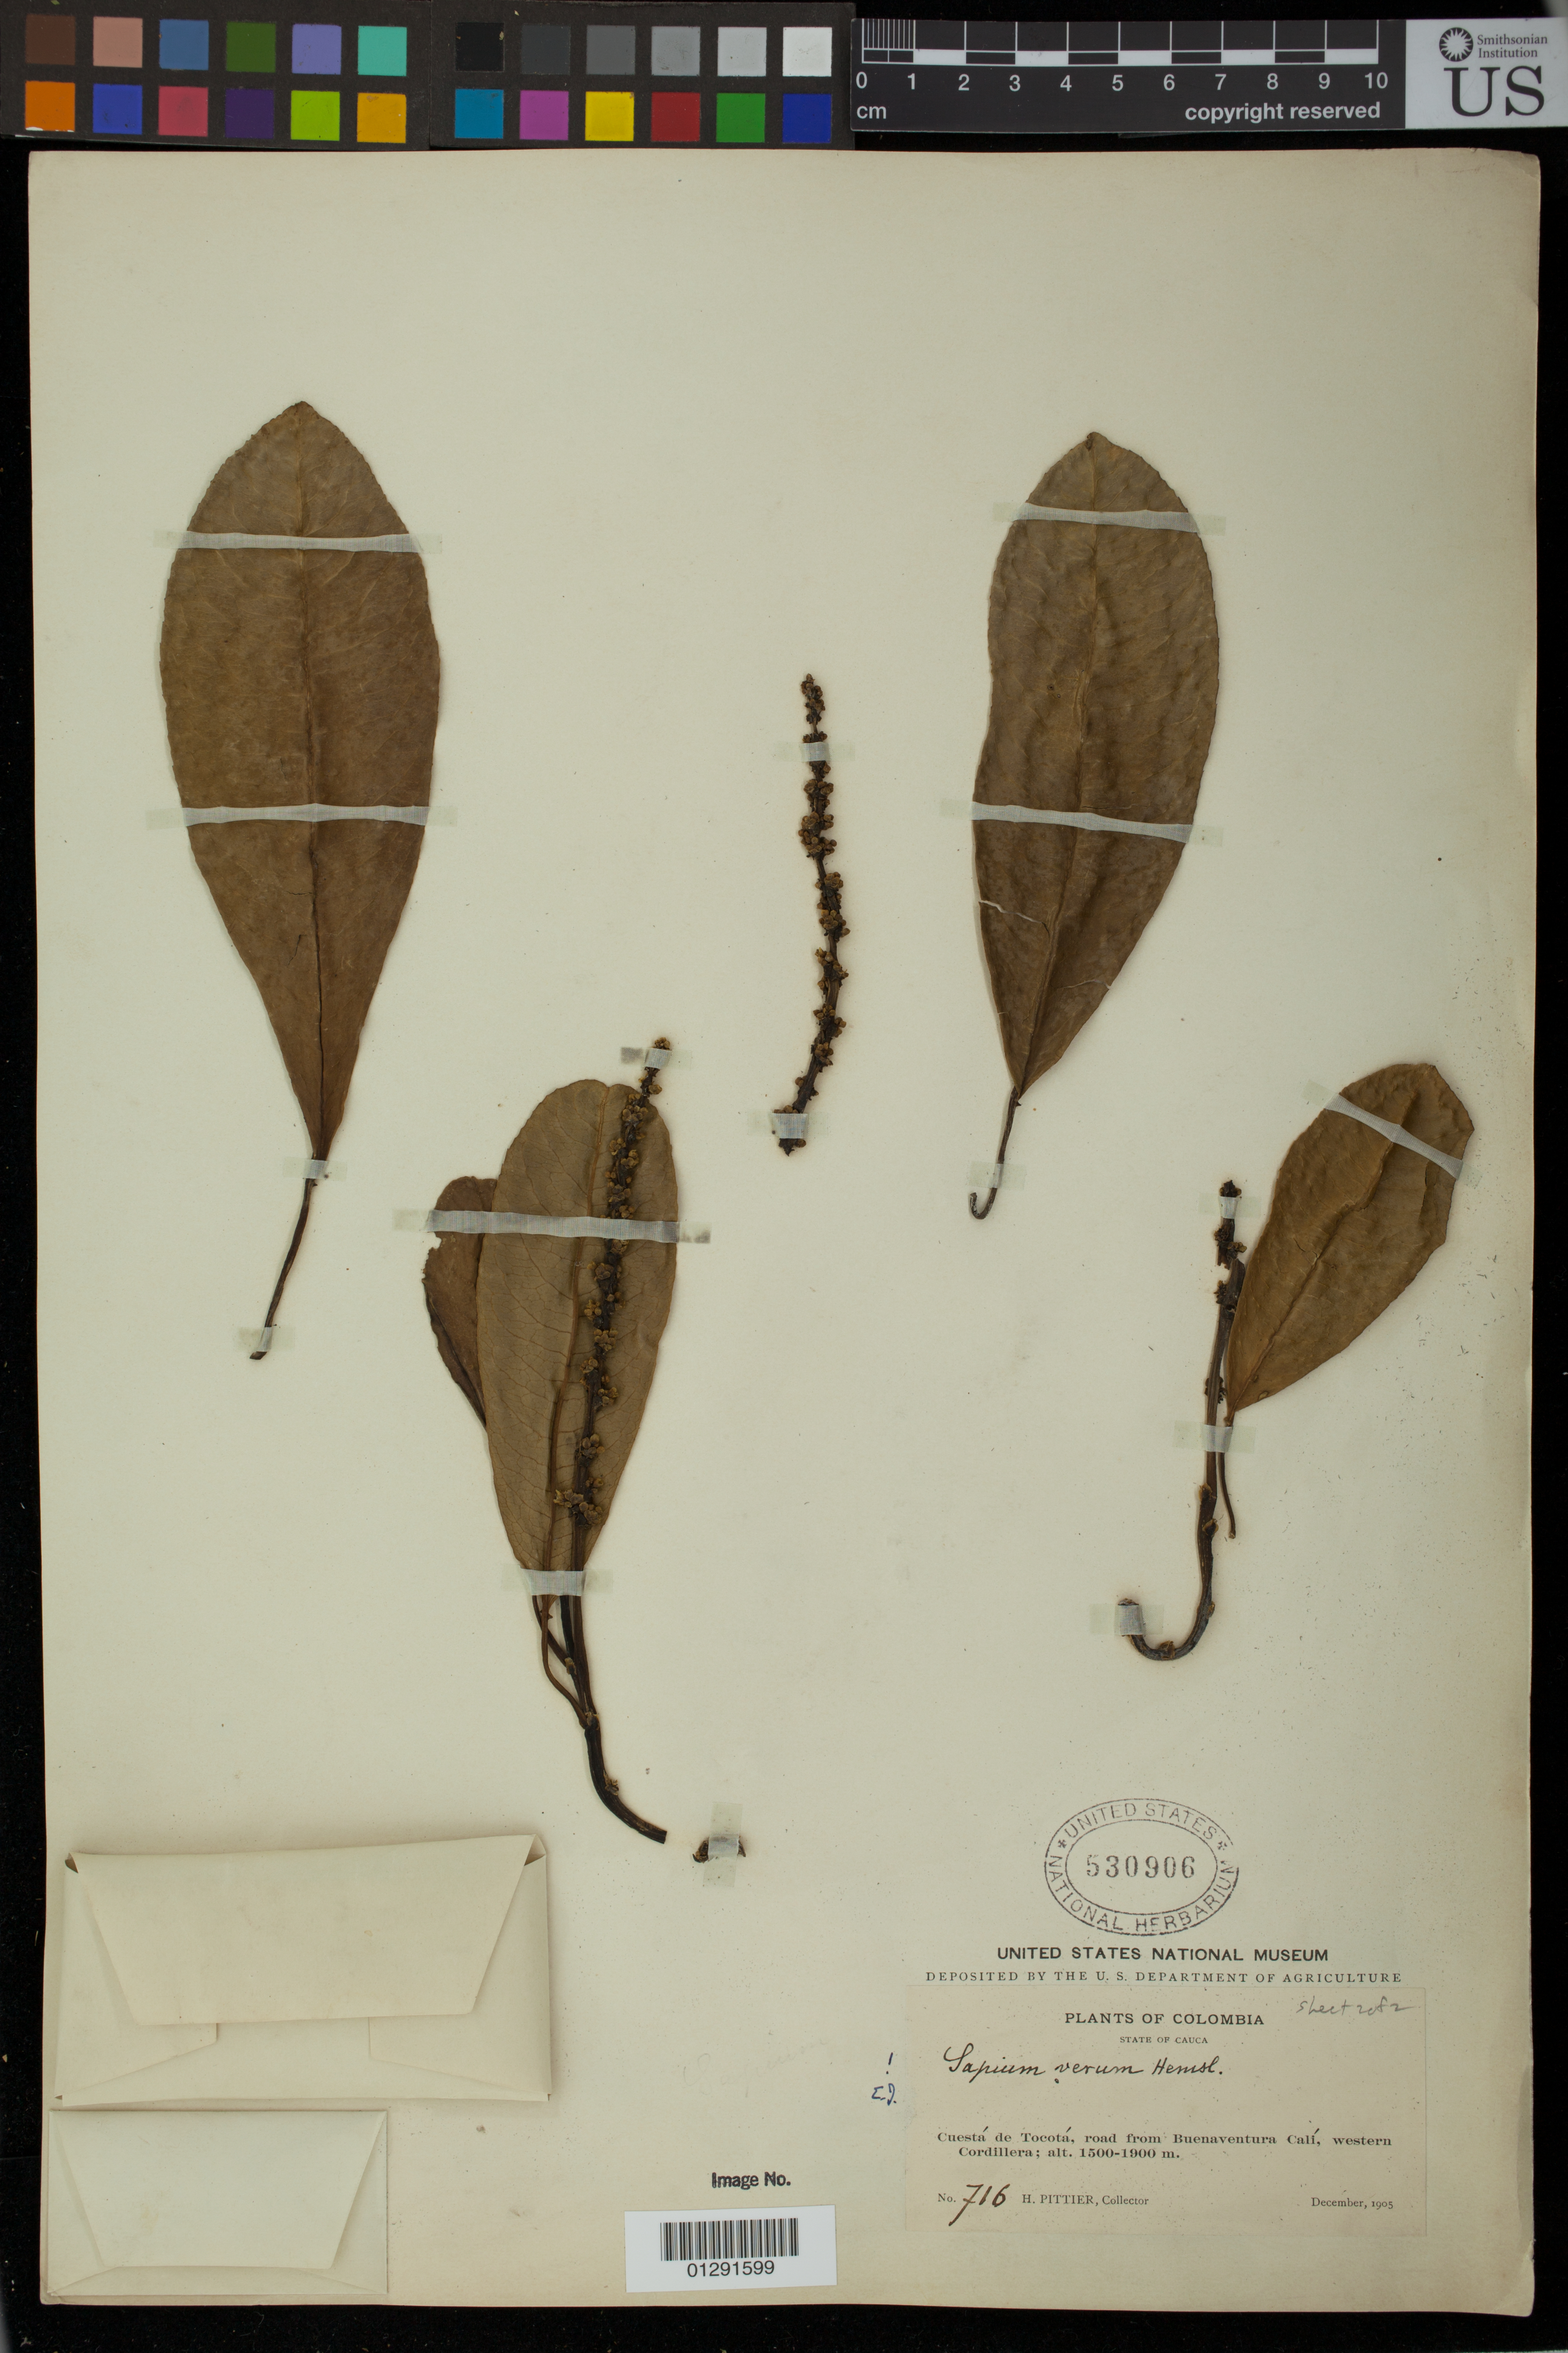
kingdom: Plantae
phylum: Tracheophyta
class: Magnoliopsida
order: Malpighiales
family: Euphorbiaceae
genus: Sapium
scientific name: Sapium stylare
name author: Müll. Arg.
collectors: H. F. Pittier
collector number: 716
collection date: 1905-12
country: Colombia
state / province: Valle del Cauca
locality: Cuesta de Tocota, road from Buenaventura Cali, western Cordillera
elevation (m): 1500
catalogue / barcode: US 530906